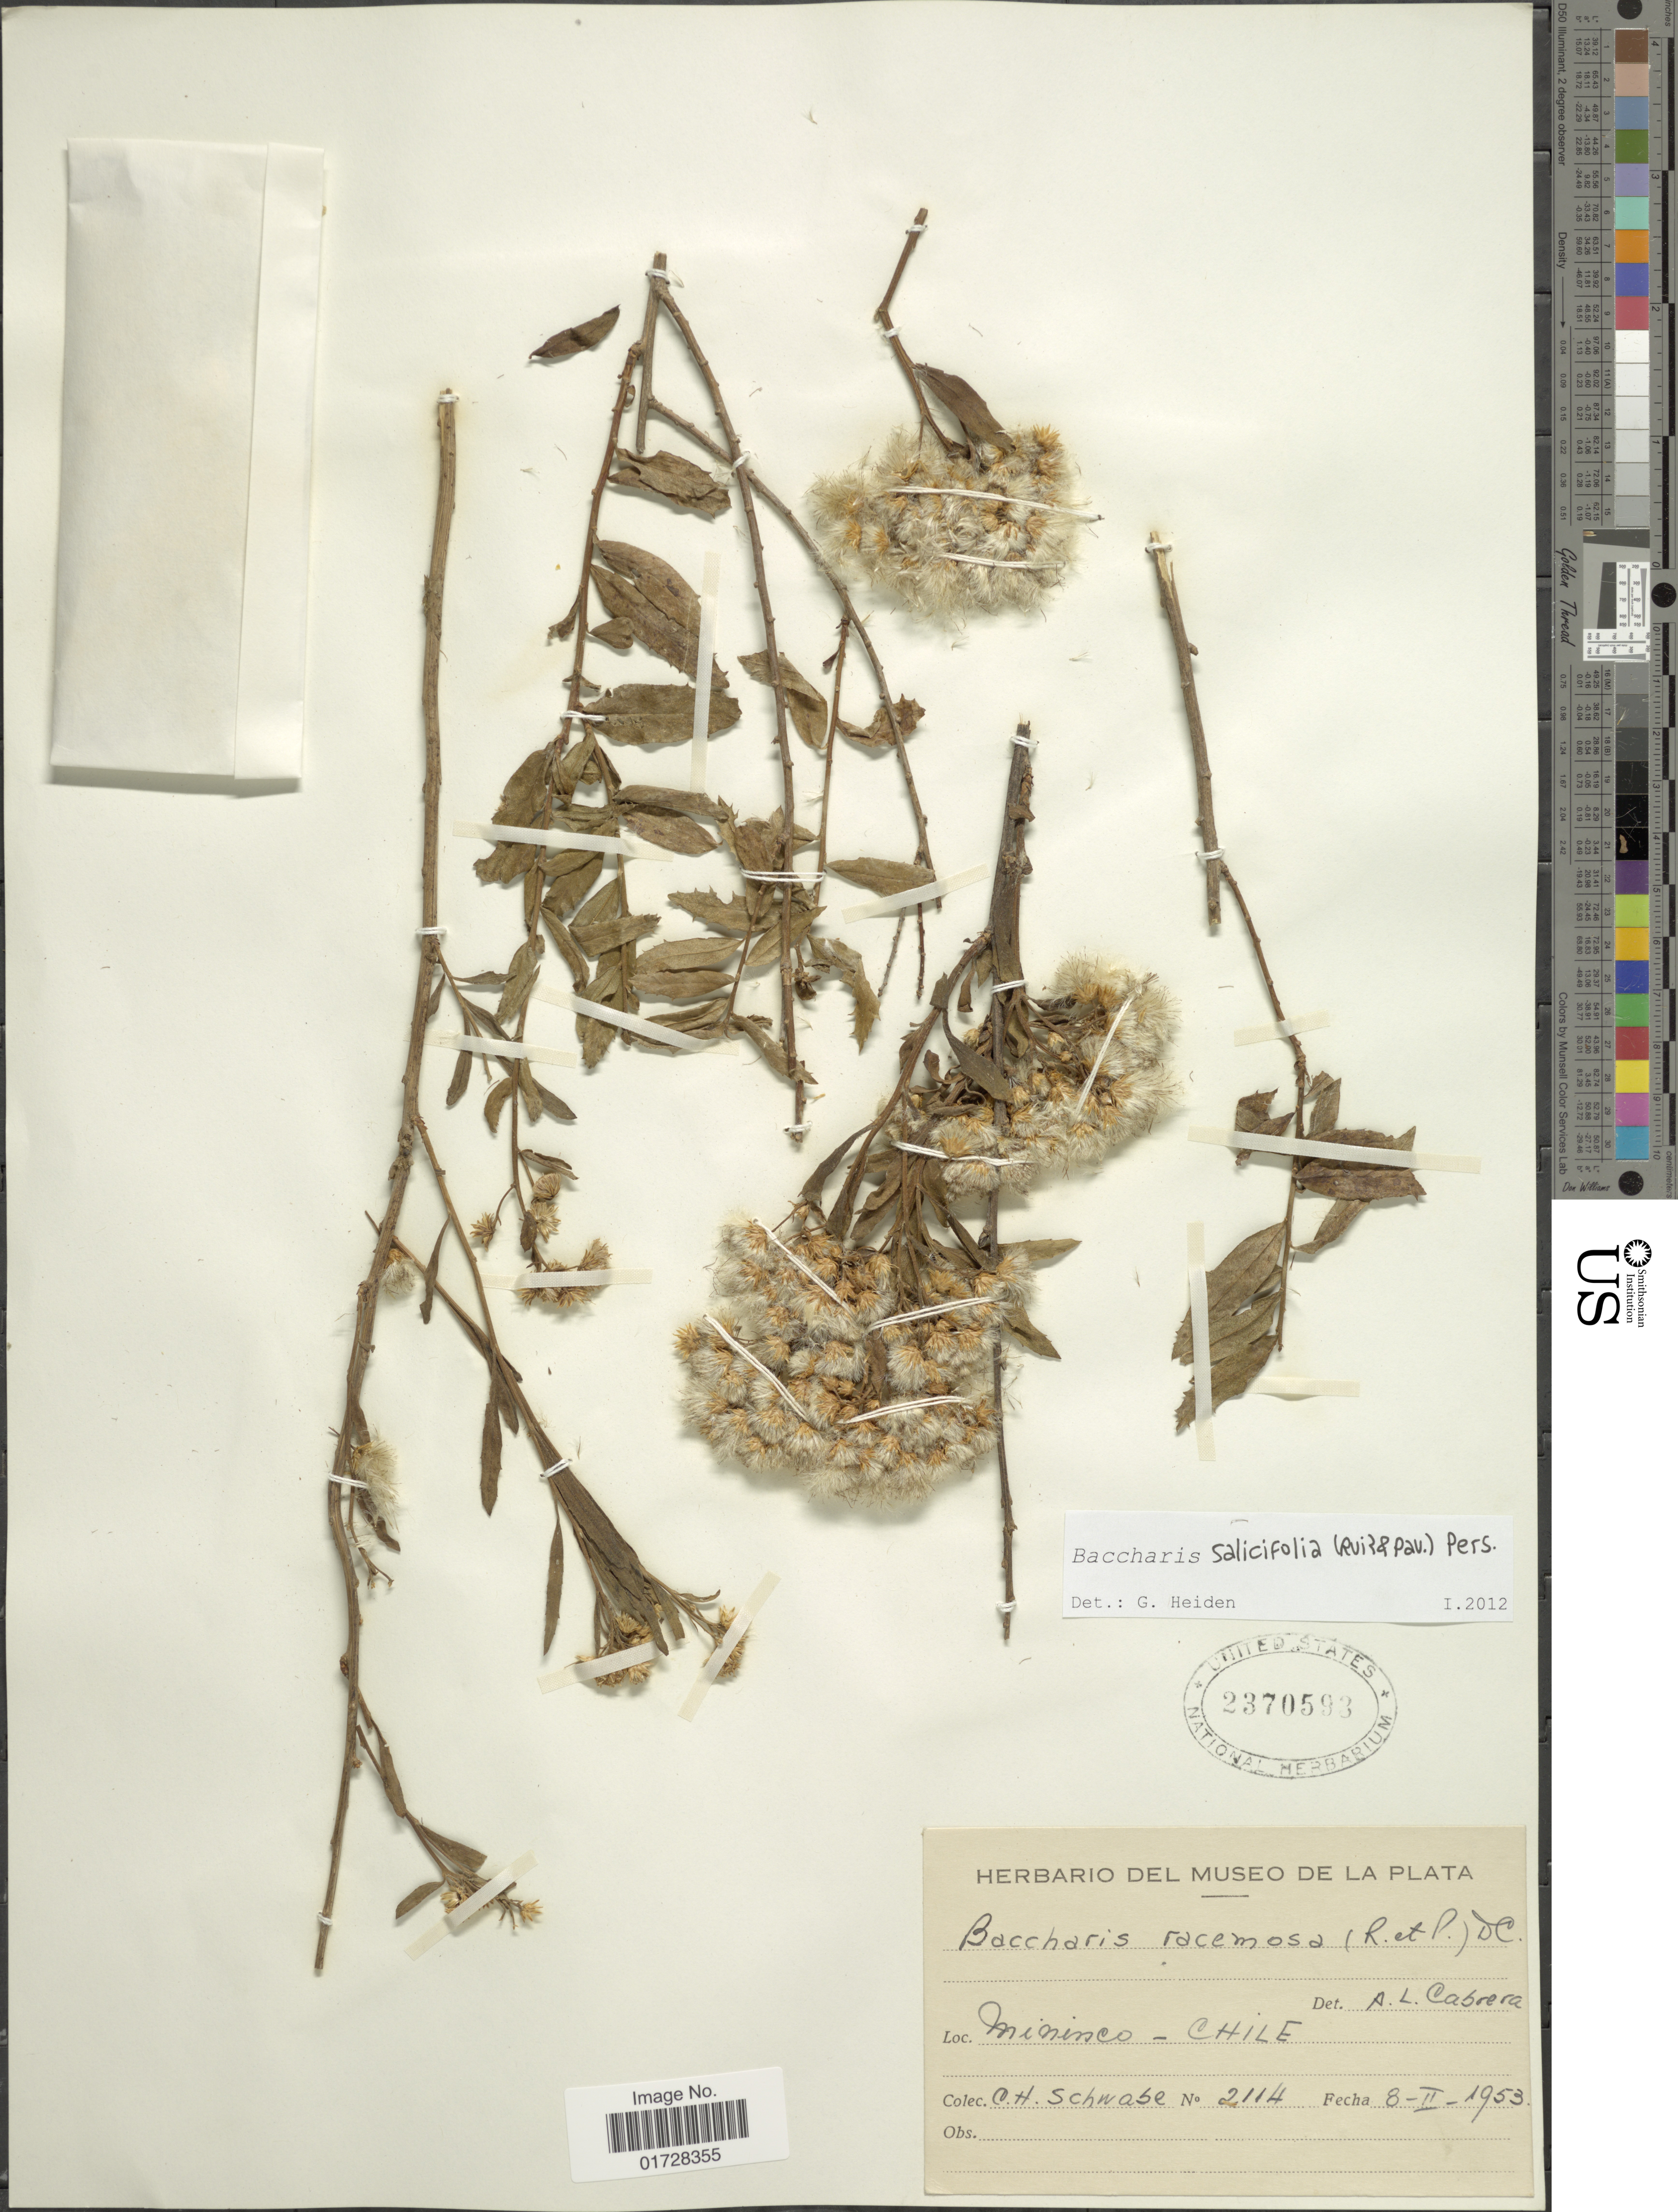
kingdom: Plantae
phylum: Tracheophyta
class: Magnoliopsida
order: Asterales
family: Asteraceae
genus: Baccharis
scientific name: Baccharis salicifolia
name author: (Ruiz & Pav.) Pers.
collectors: G. H. Schwabe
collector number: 2114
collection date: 1953-02-08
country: Chile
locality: Mininco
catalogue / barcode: US 2370593